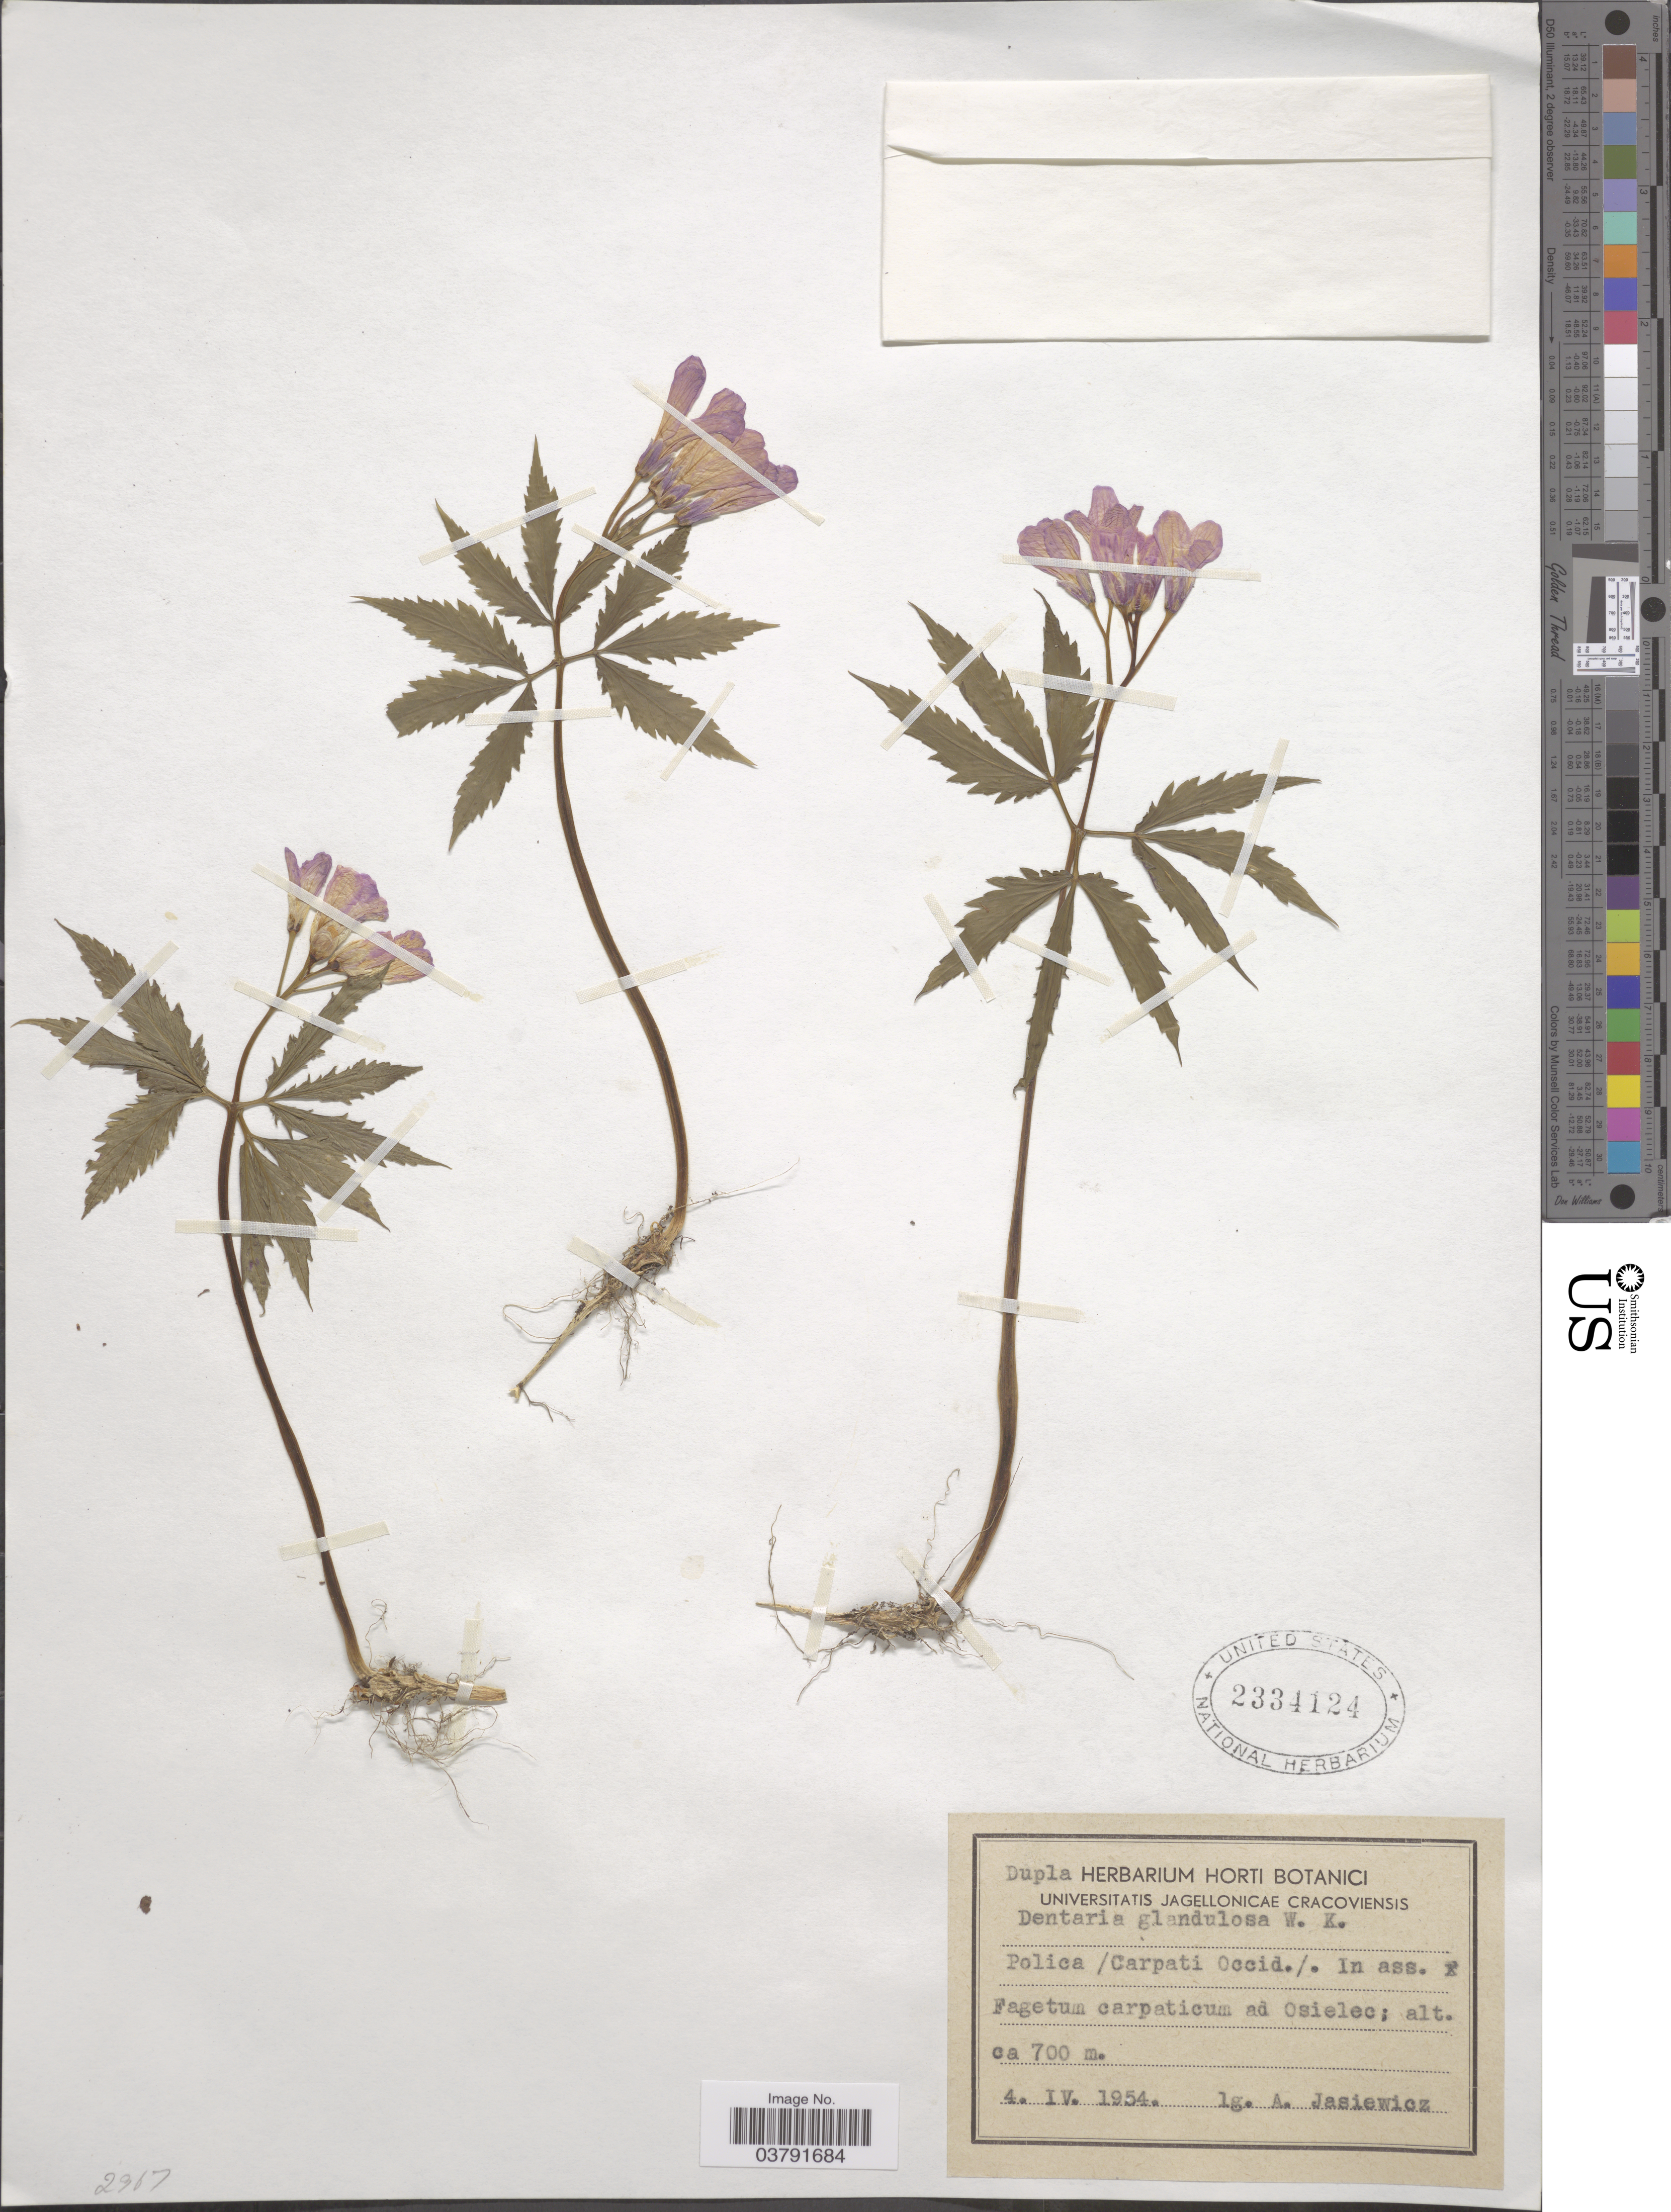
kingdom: Plantae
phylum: Tracheophyta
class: Magnoliopsida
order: Brassicales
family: Brassicaceae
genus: Dentaria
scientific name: Dentaria glandulosa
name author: Waldst. & Kit.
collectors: A. Jasiewicz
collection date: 1954-04-04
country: Poland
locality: Polica/ Carpati Occid./. In ass. Fagetum carpaticum ad Osielec.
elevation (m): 700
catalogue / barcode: US 2334124